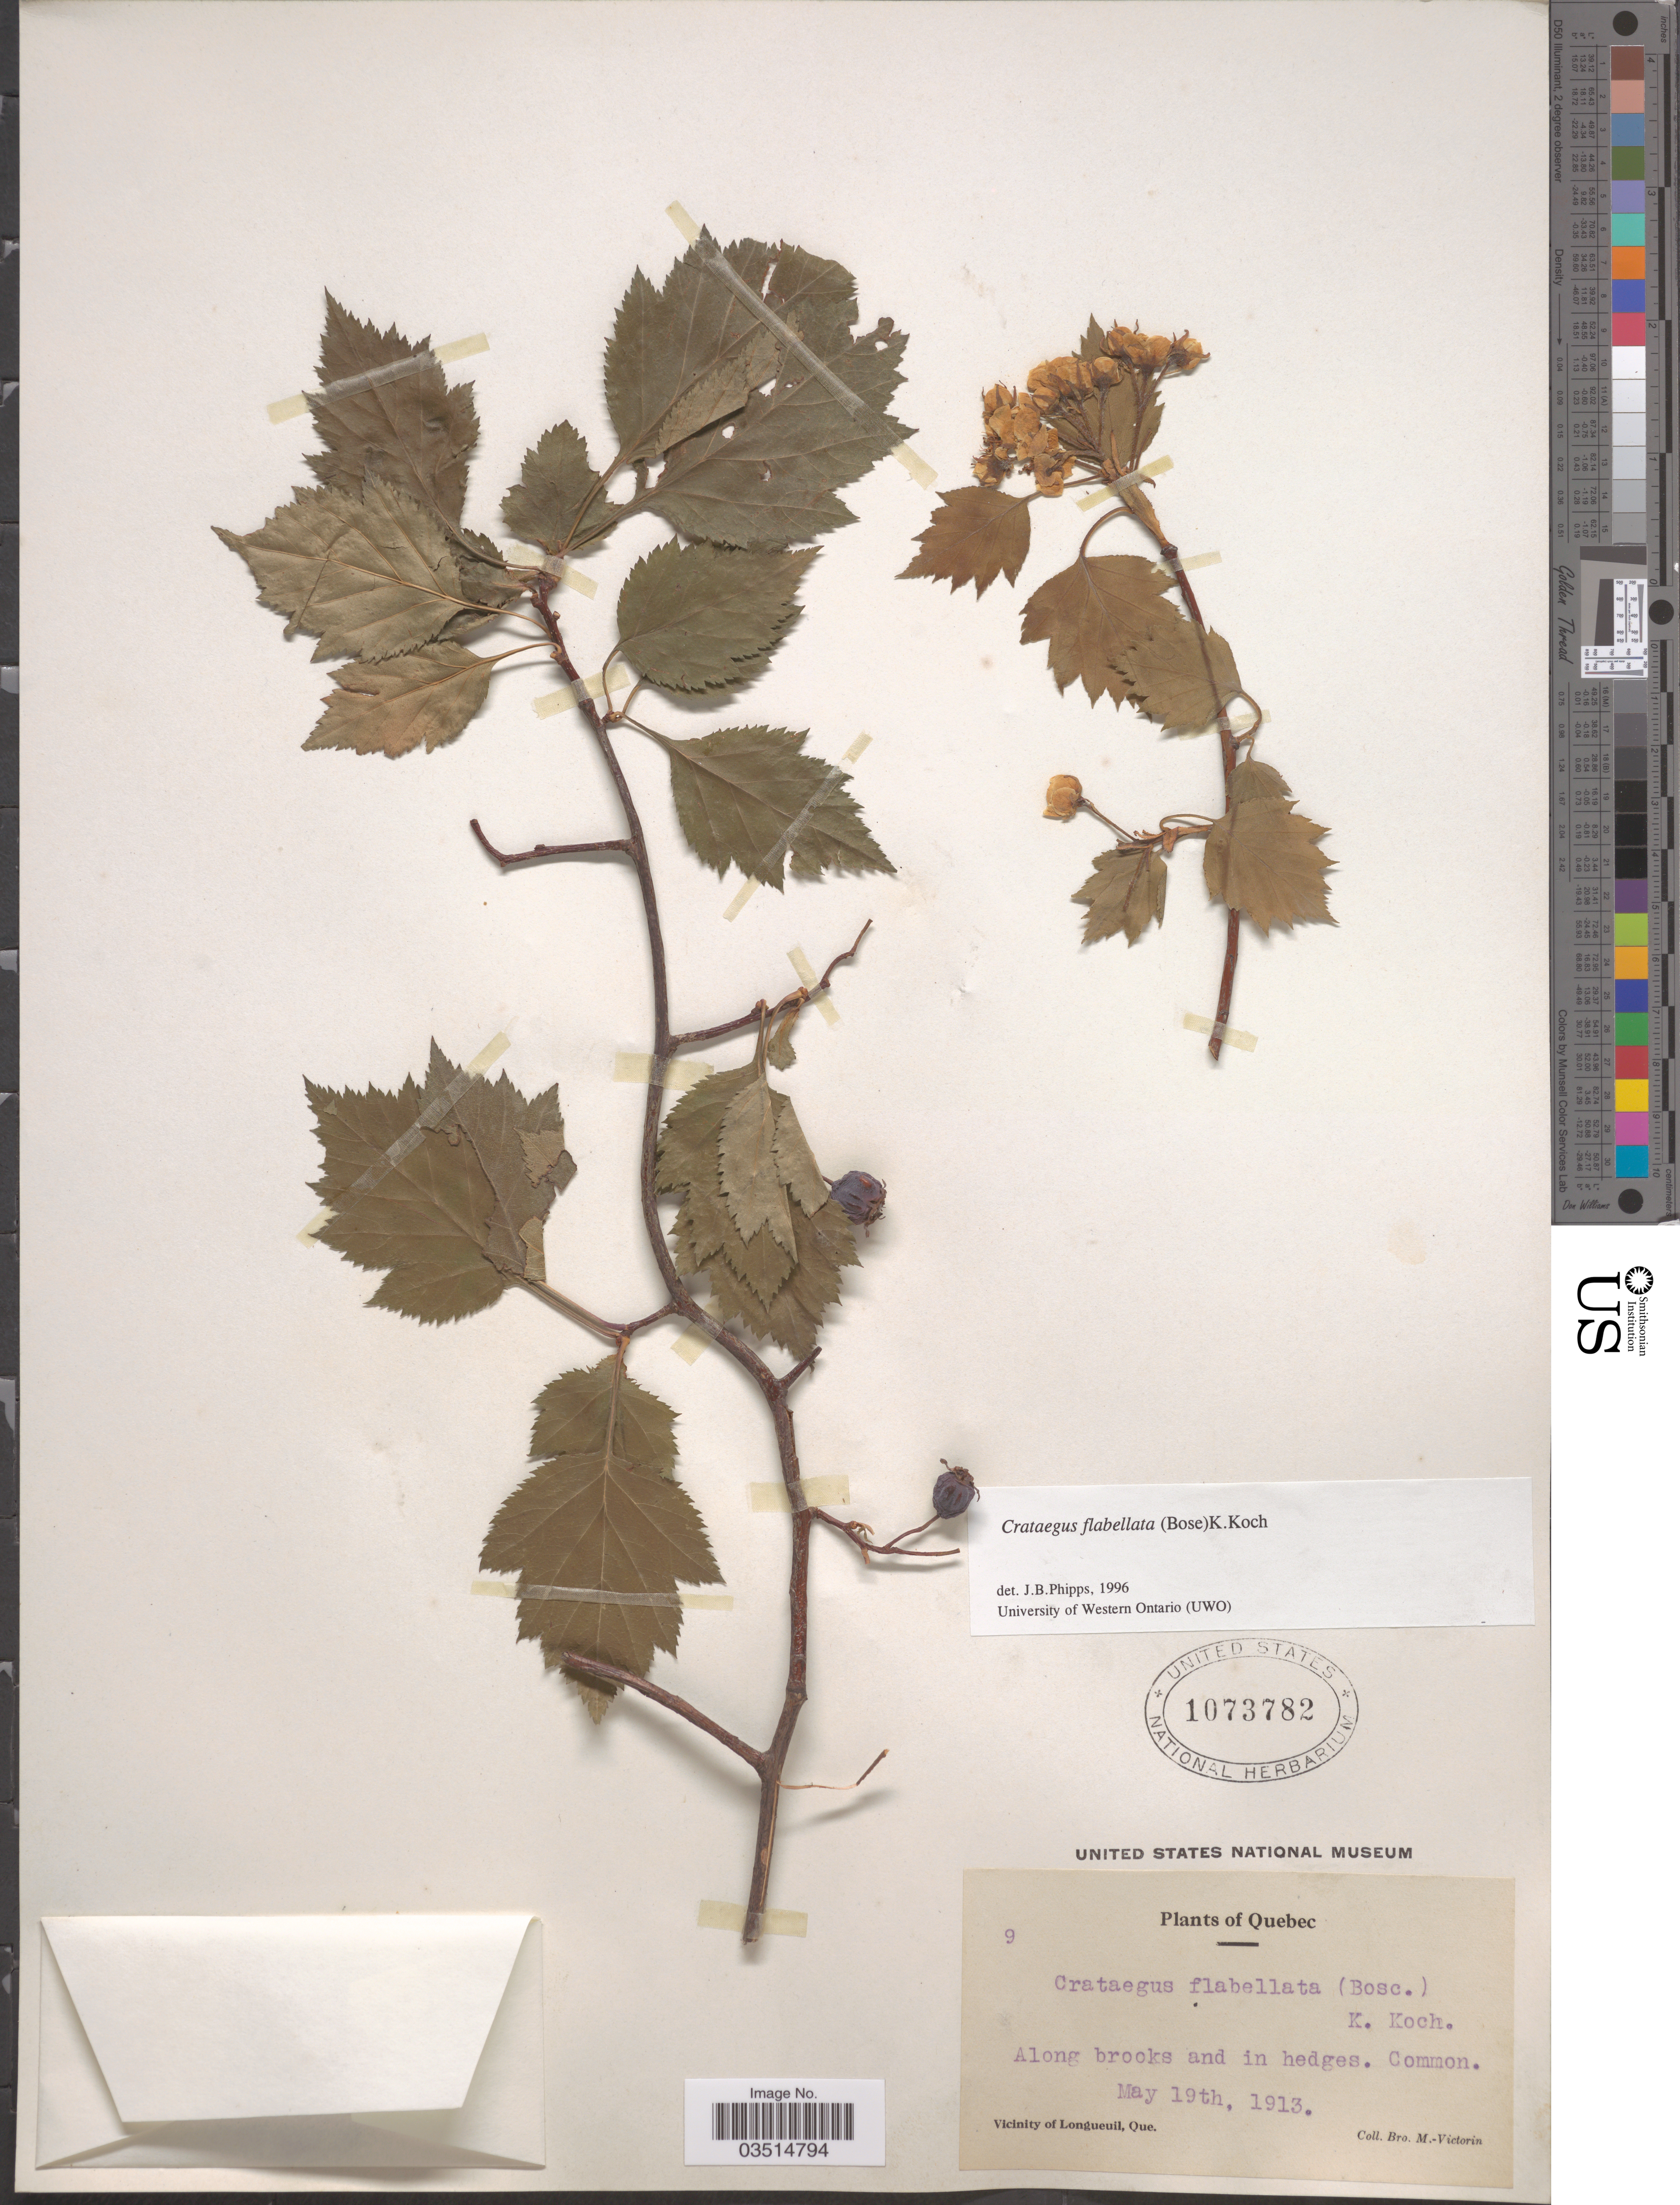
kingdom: Plantae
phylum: Tracheophyta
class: Magnoliopsida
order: Rosales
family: Rosaceae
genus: Crataegus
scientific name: Crataegus flabellata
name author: (Bosc) K. Koch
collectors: Fr. Marie-Victorin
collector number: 9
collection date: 1913-05-19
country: Canada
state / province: Quebec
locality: Vicinity of Longueuil.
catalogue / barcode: US 1073782